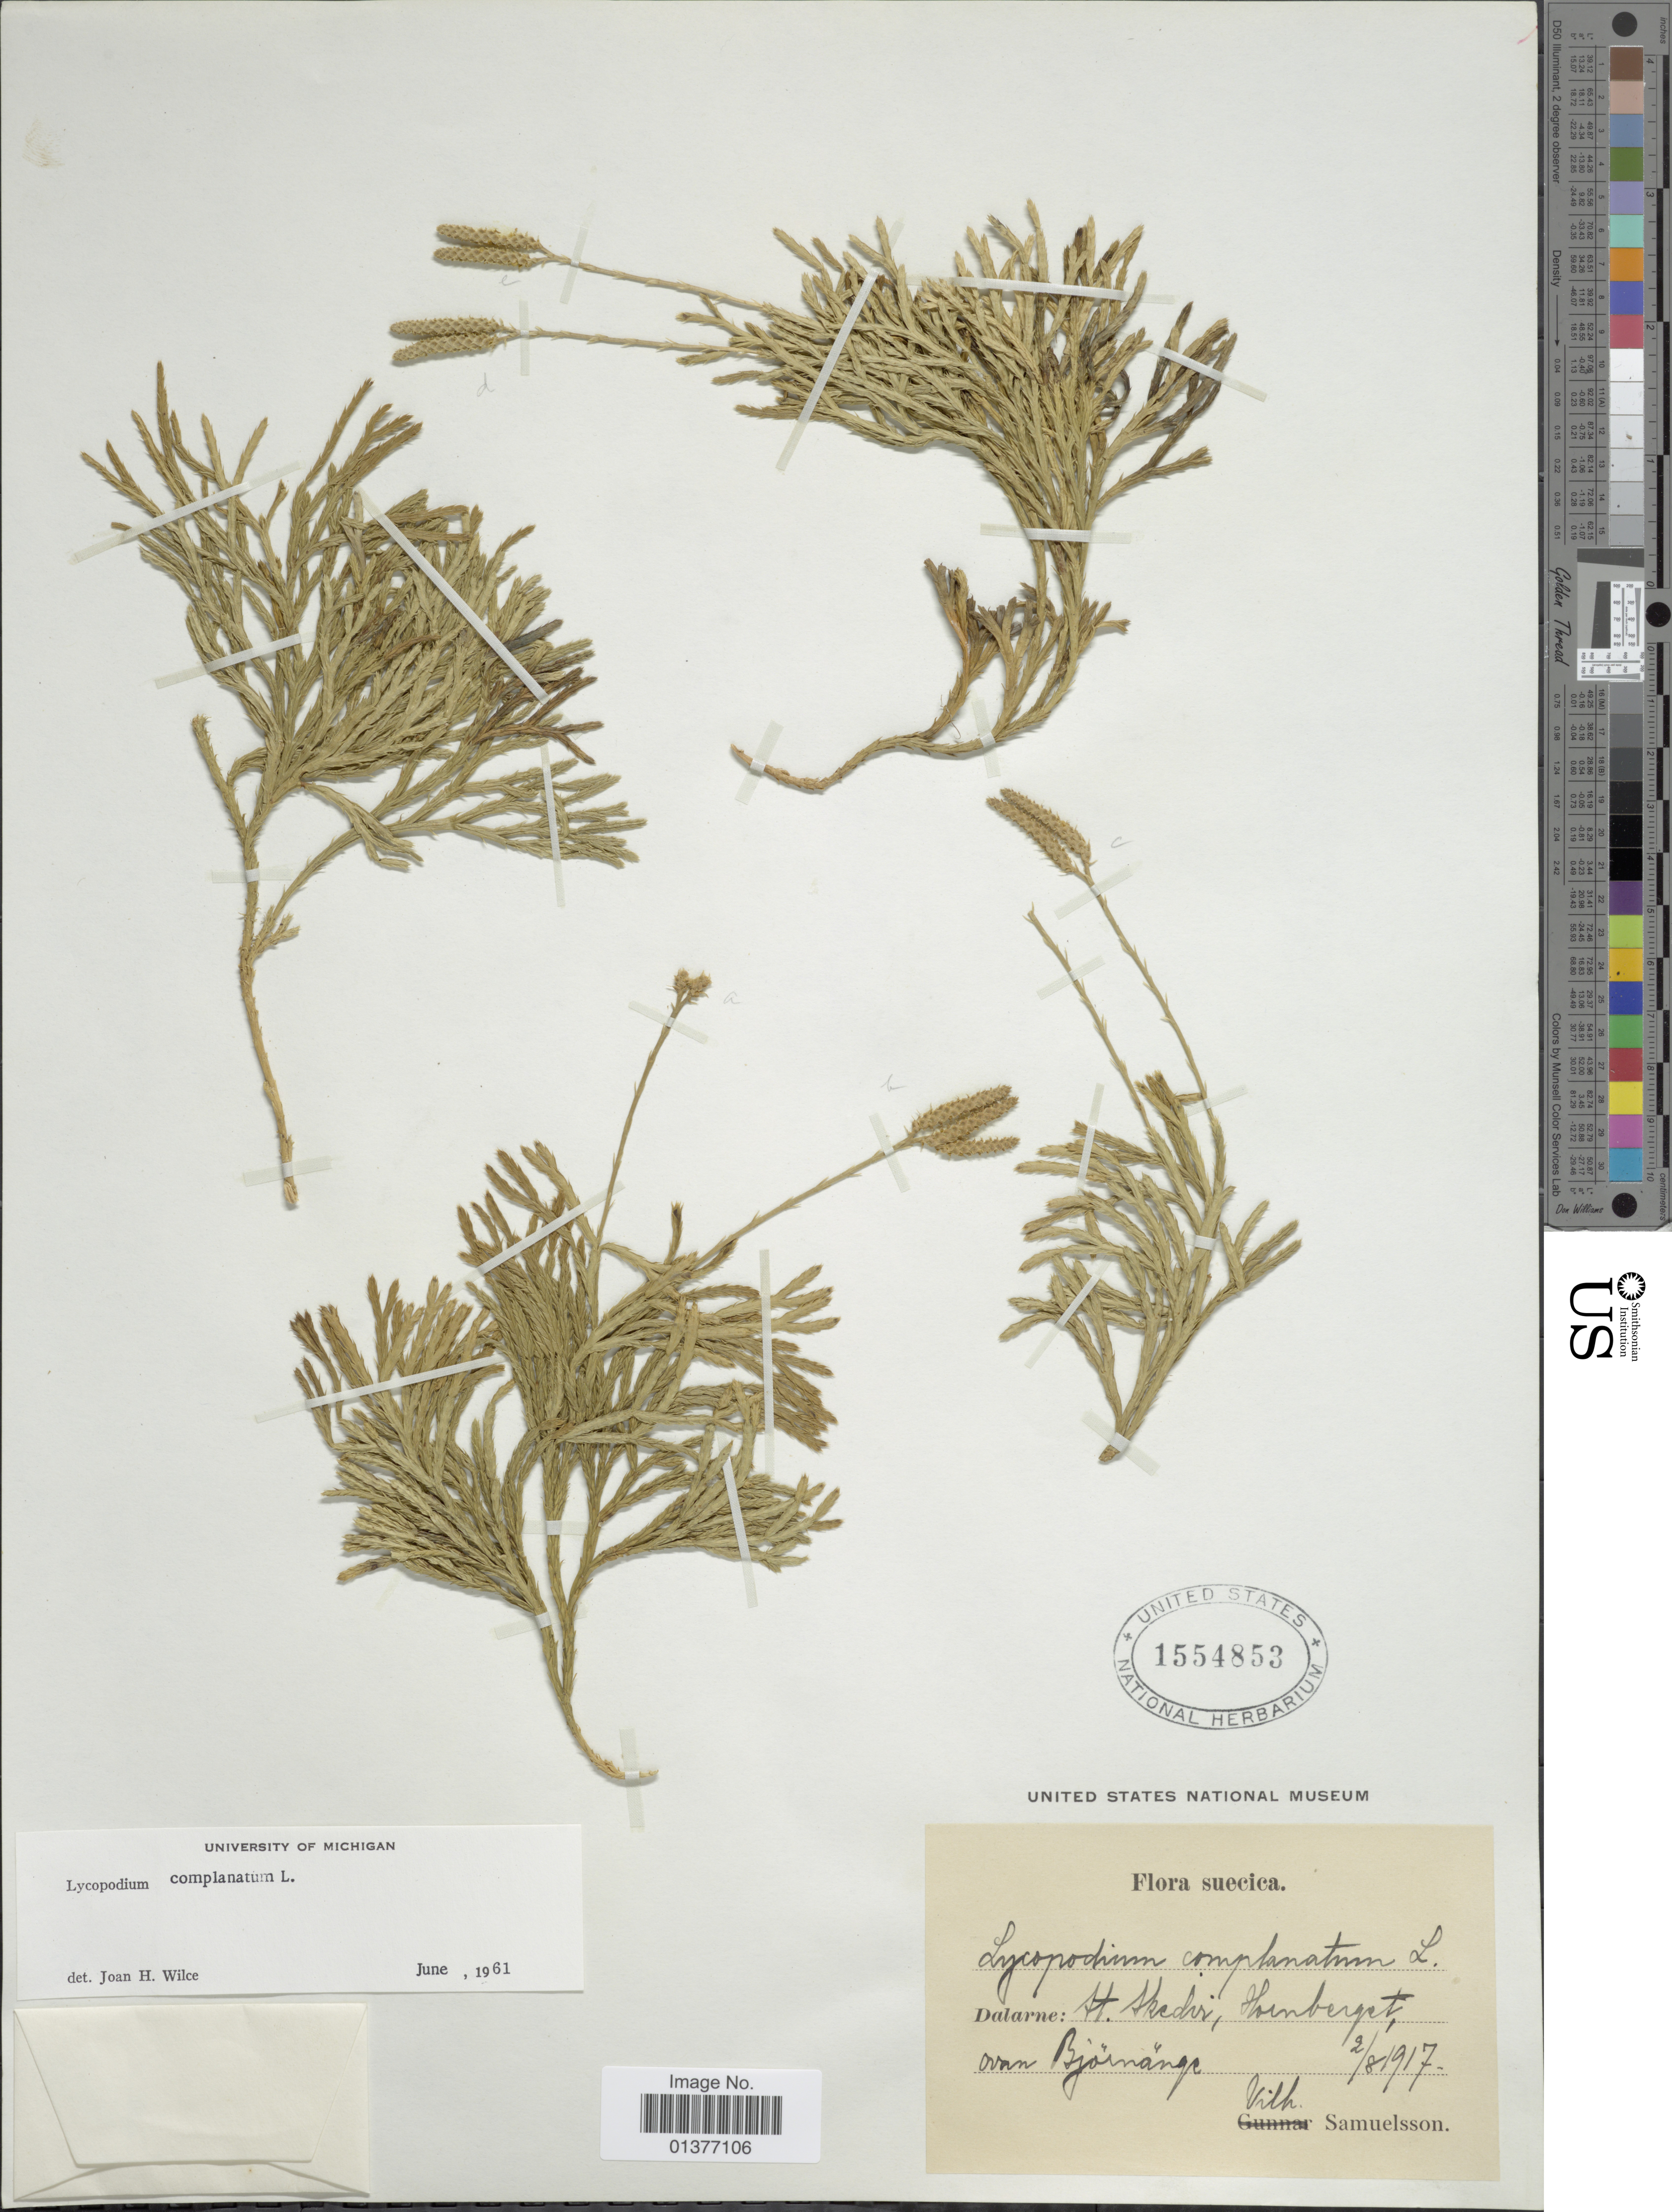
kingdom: Plantae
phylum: Tracheophyta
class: Lycopodiopsida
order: Lycopodiales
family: Lycopodiaceae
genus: Diphasiastrum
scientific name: Diphasiastrum complanatum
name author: (L.) Holub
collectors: V. Samuelsson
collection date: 1917-02-08 or 1917-08-02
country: Sweden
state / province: Dalarna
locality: Stora Skedvi, Hornberget ovan Björnänge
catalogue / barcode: US 1554853